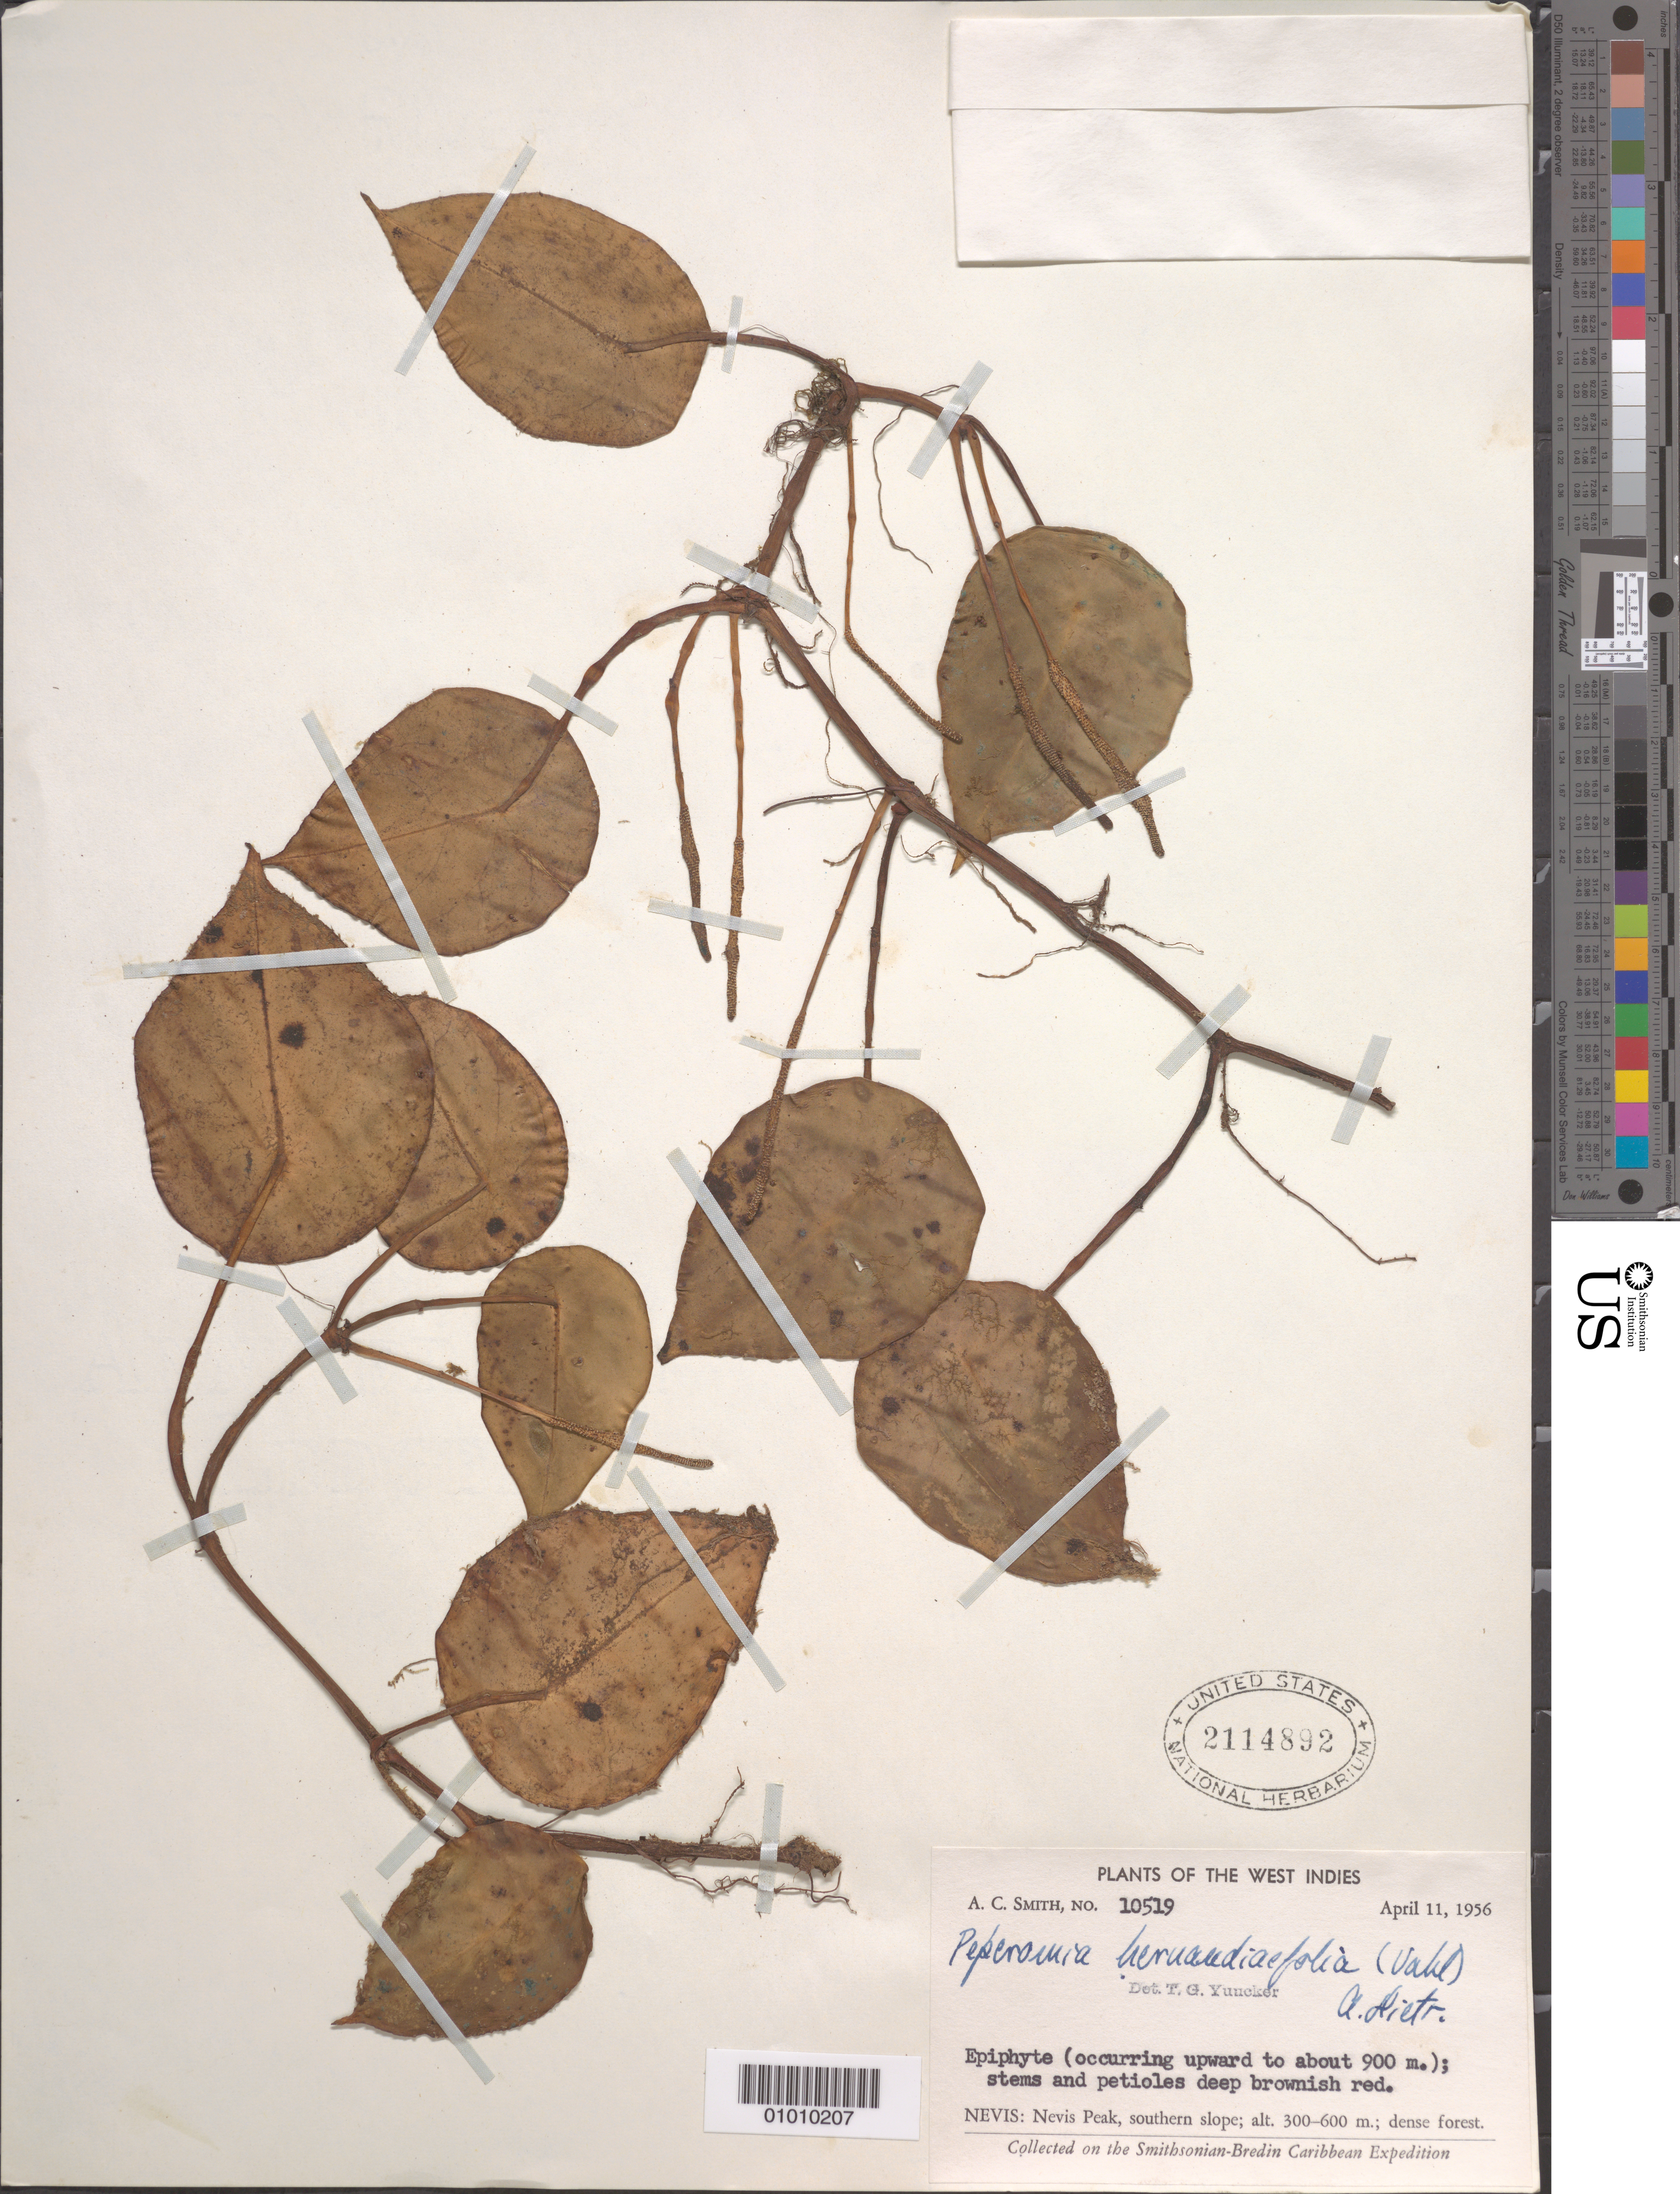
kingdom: Plantae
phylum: Tracheophyta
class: Magnoliopsida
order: Piperales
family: Piperaceae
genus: Peperomia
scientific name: Peperomia hernandiifolia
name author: (Vahl) A. Dietr.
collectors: A. C. Smith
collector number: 10519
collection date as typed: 11 Apr 1956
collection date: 1956-04-11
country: St. Christopher-Nevis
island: St. Christopher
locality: Nevis Peak, Southern slope. Dense forest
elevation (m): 300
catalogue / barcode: US 2114892